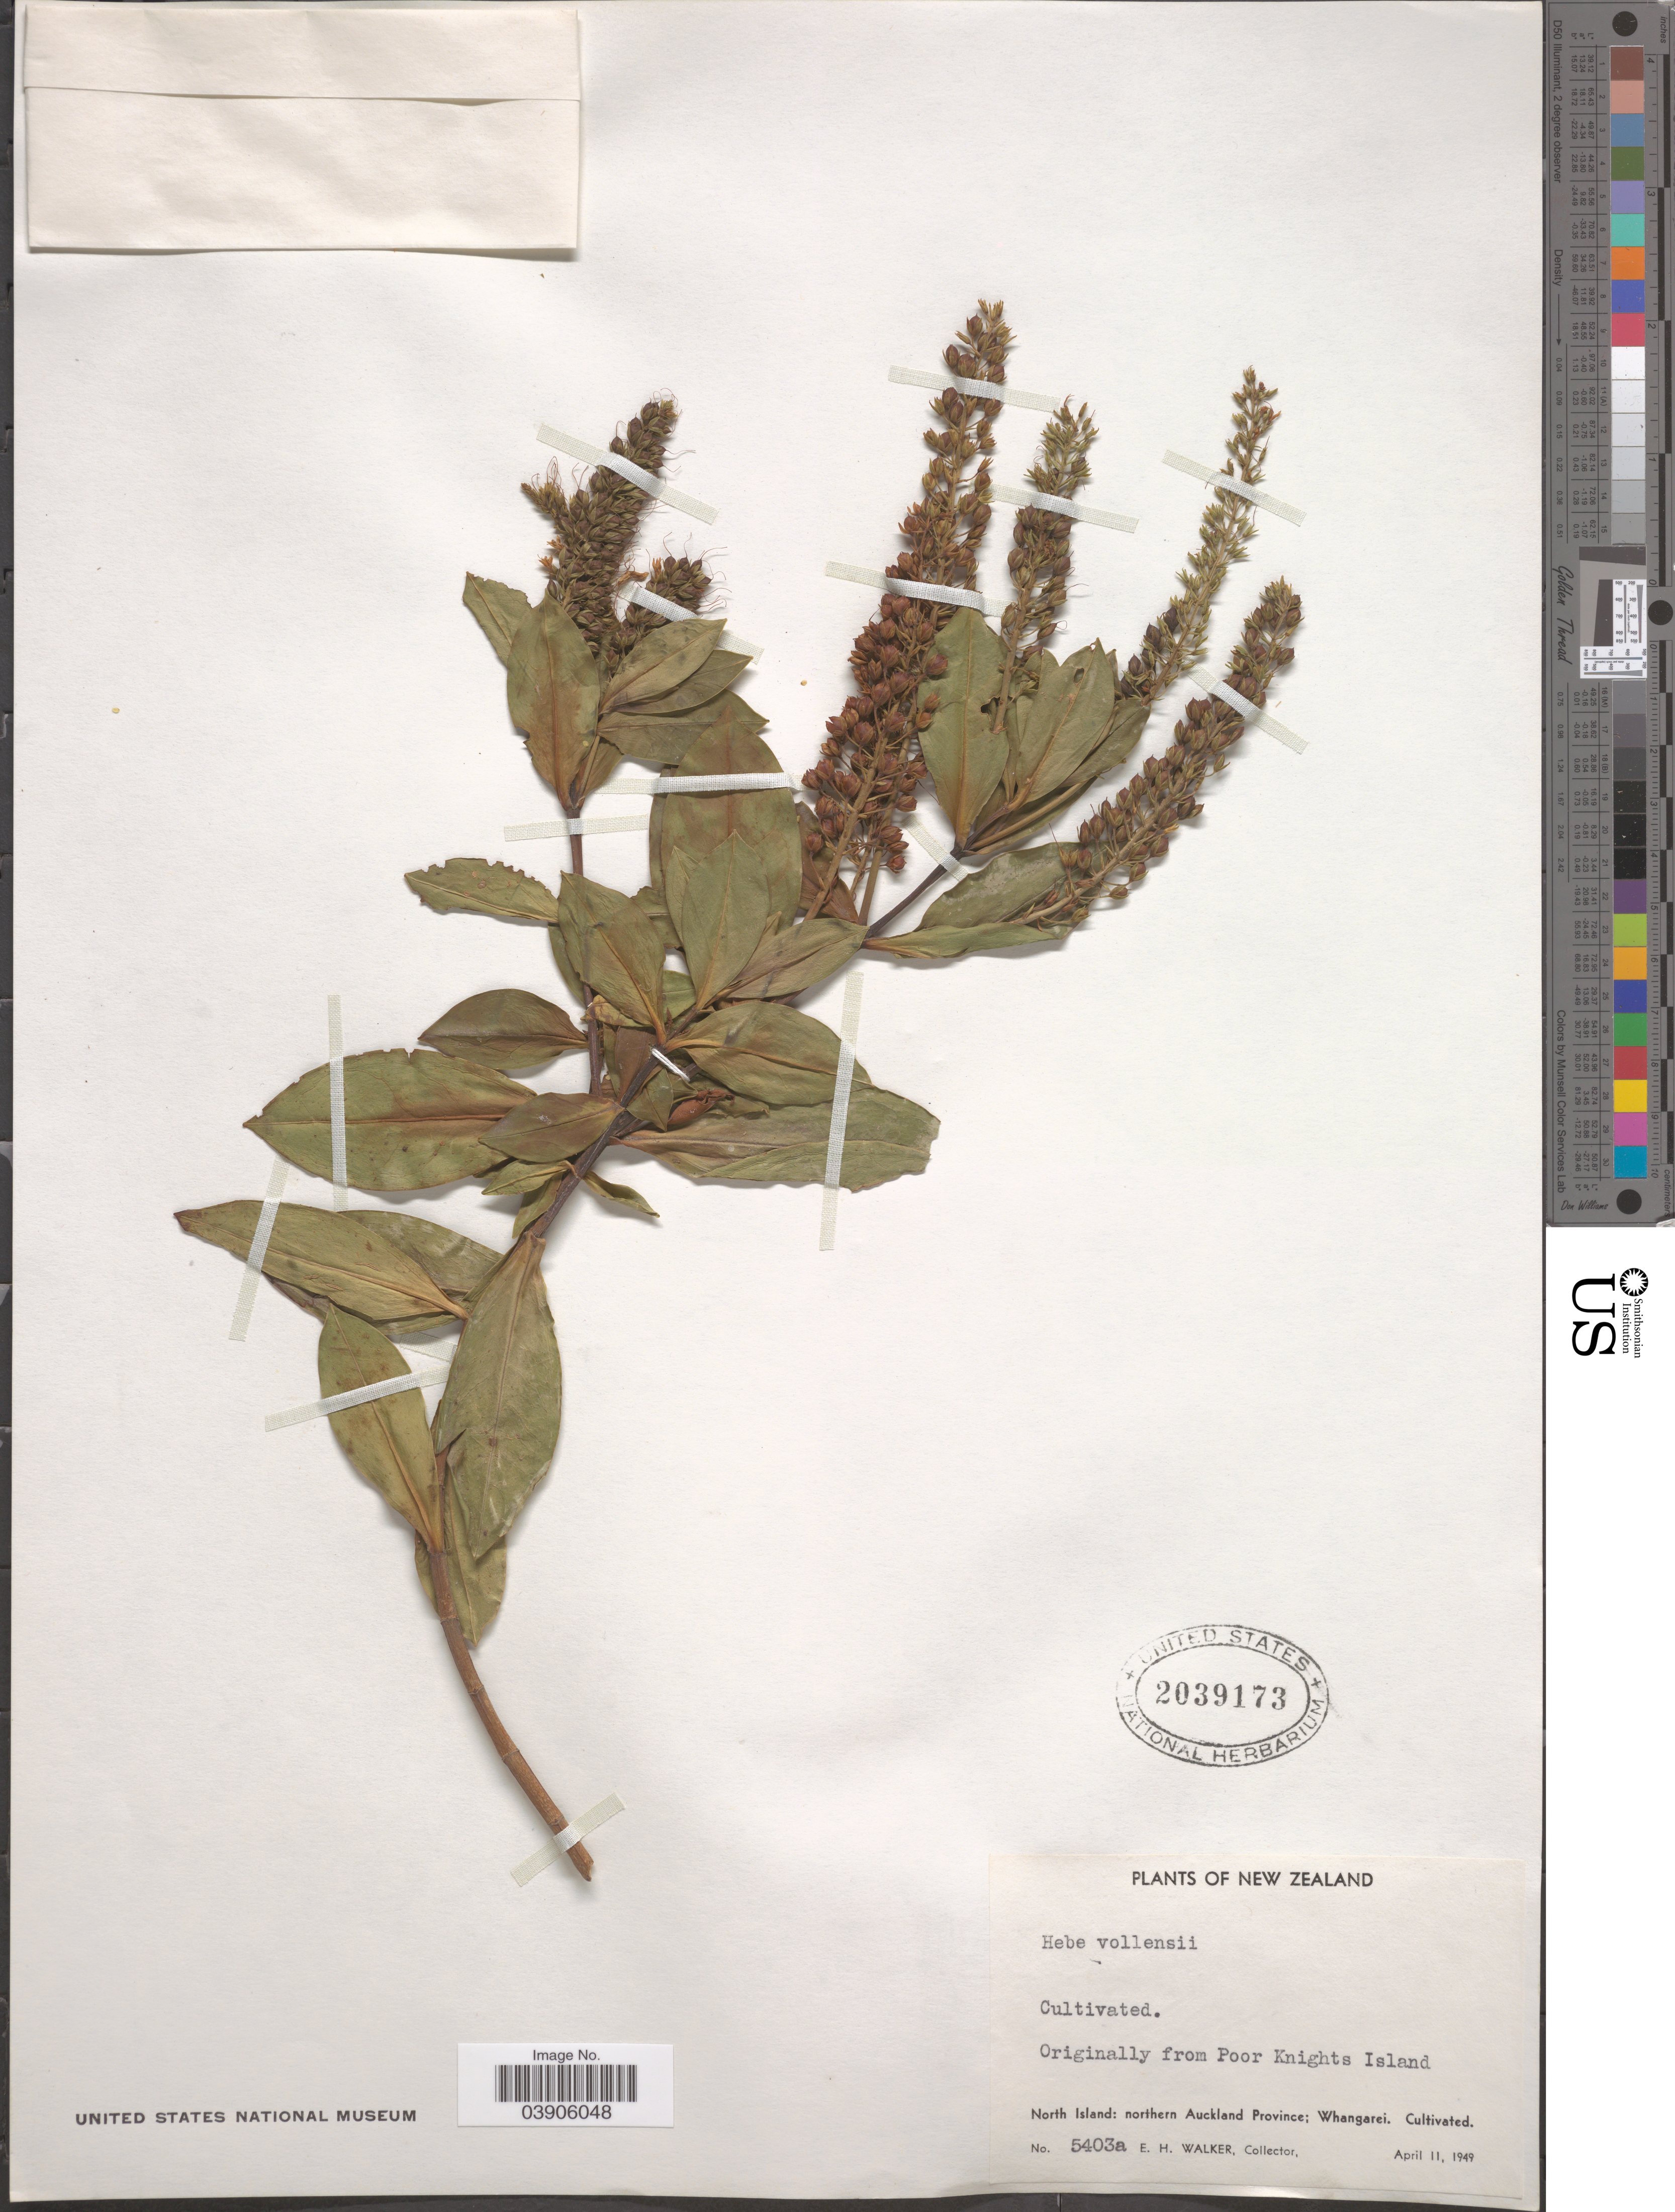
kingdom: Plantae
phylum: Tracheophyta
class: Magnoliopsida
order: Lamiales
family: Plantaginaceae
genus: Hebe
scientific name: Hebe bollonsii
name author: (Cockayne) Cockayne & Allan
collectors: E. H. Walker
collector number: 5403a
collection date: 1949-04-11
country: New Zealand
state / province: Auckland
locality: North Island: northern Auckland Province; Whangarei.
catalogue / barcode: US 2039173